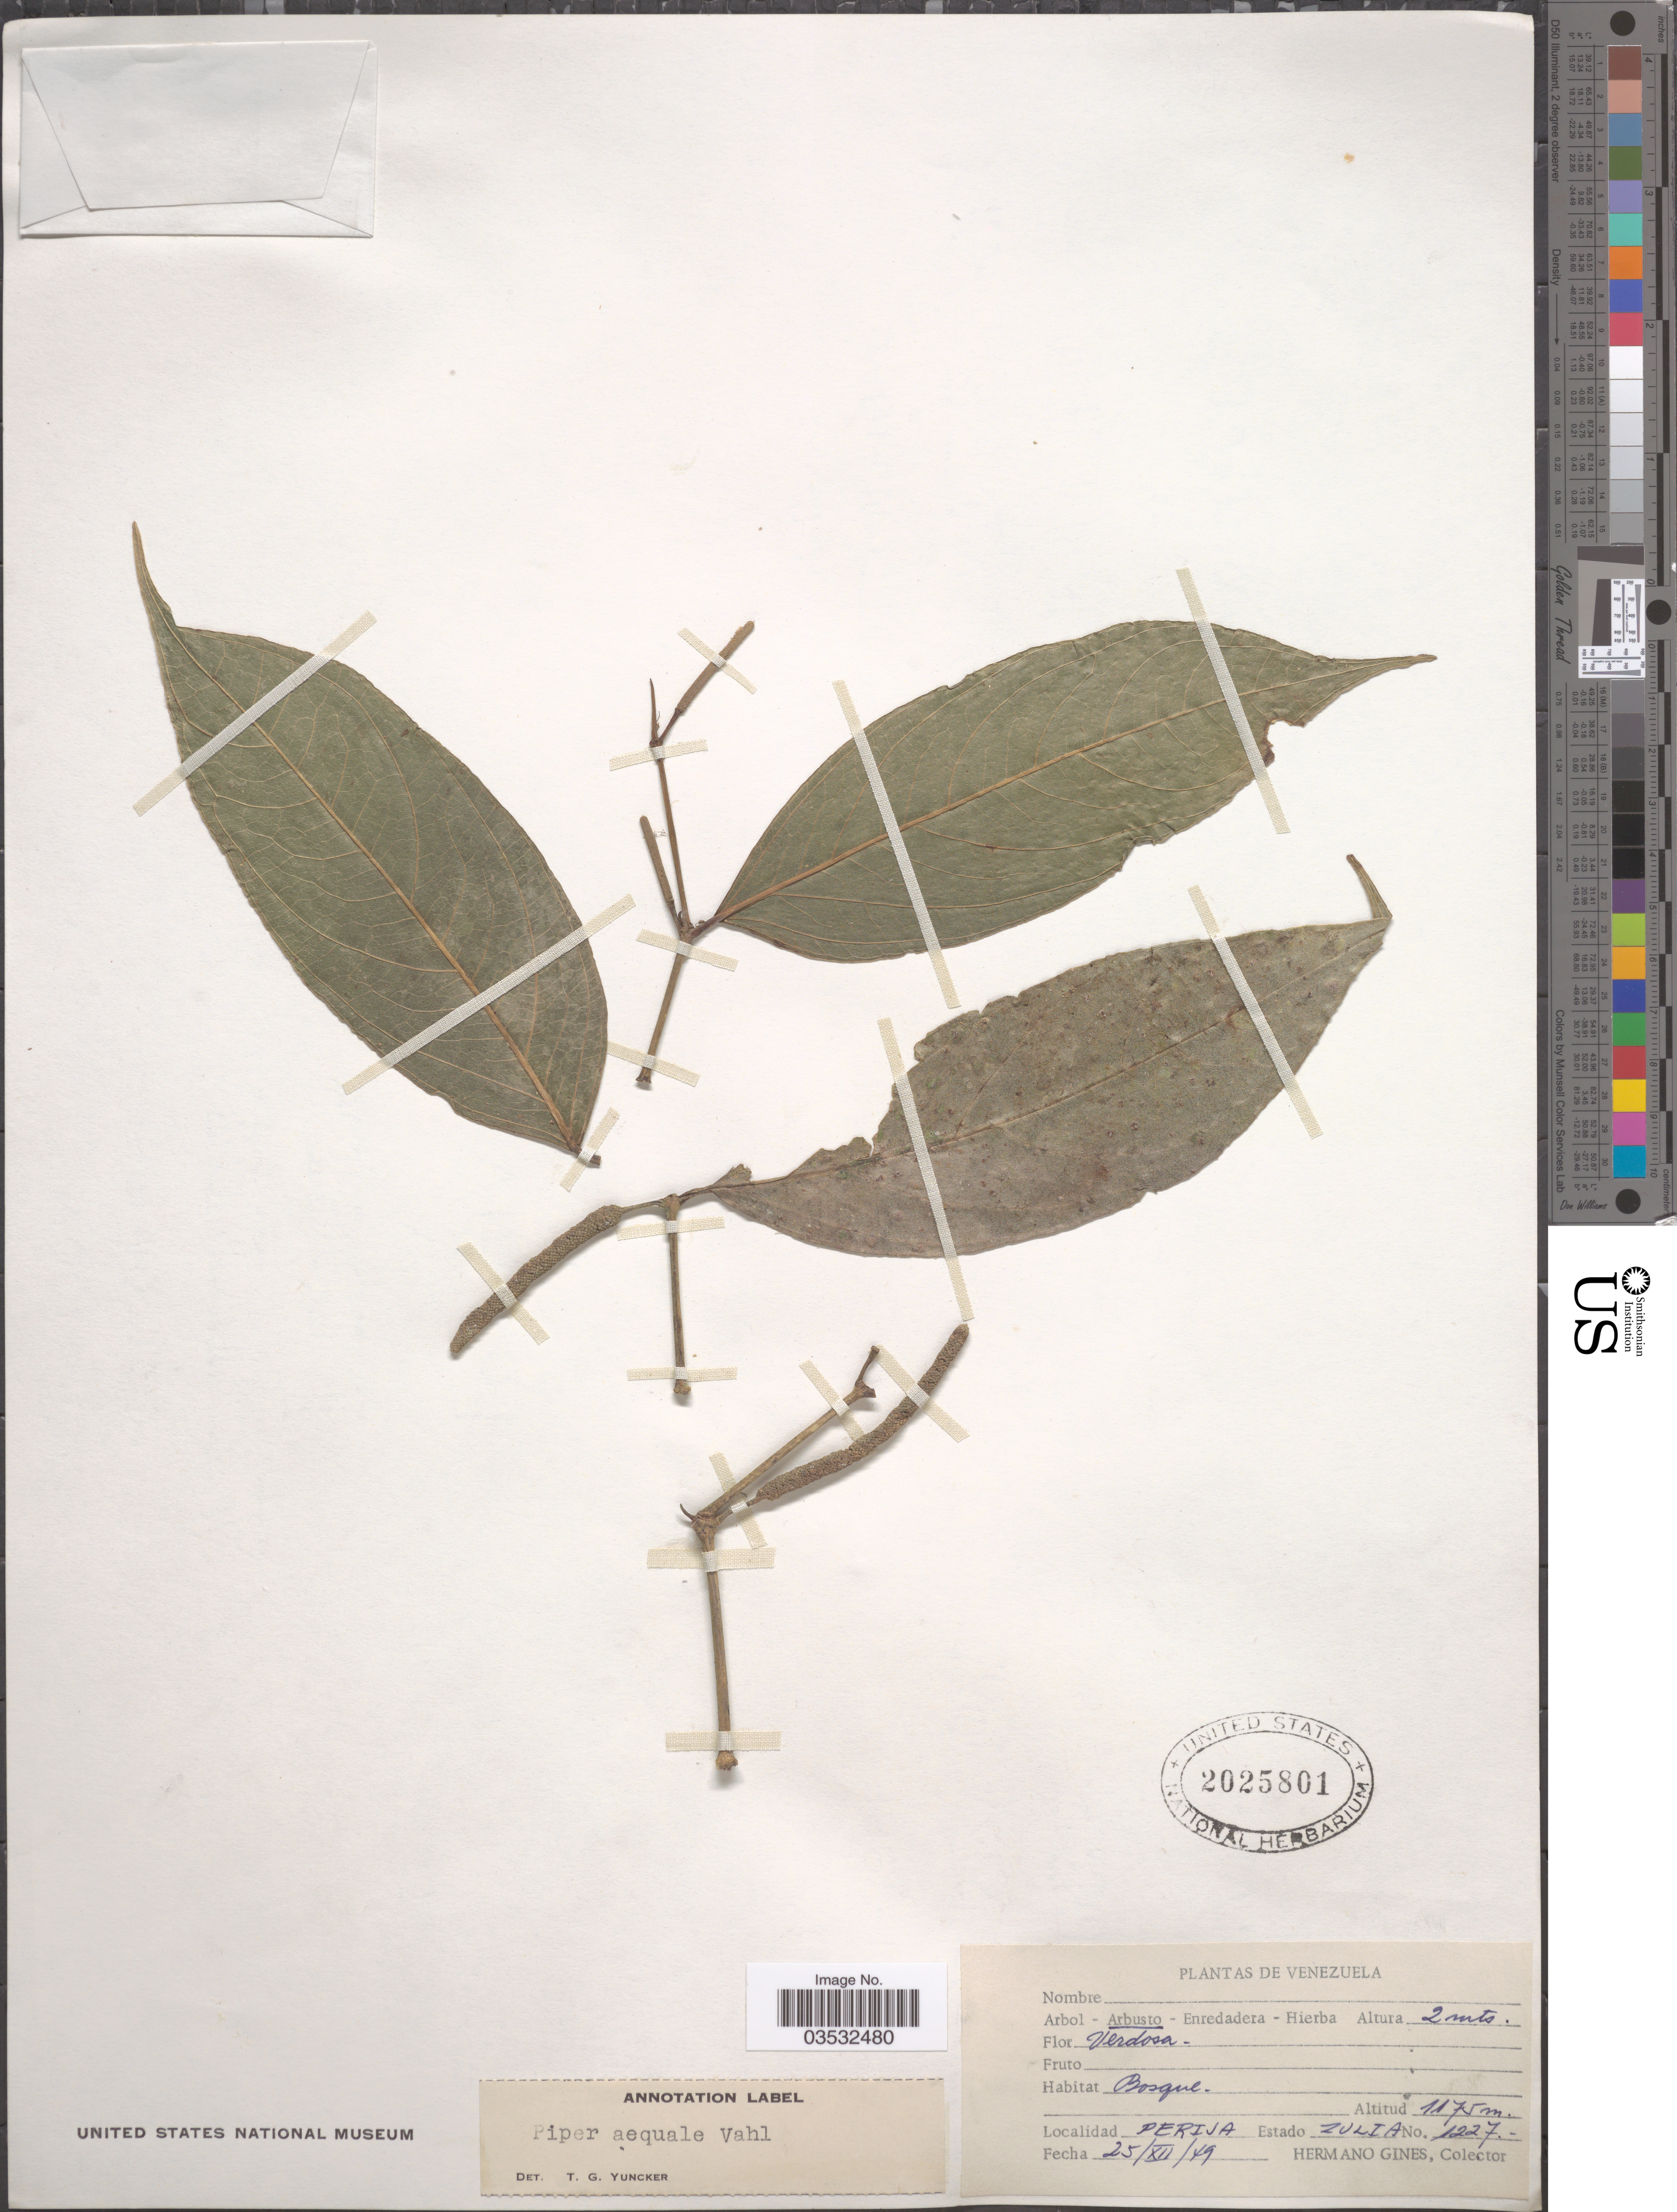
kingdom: Plantae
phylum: Tracheophyta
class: Magnoliopsida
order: Piperales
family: Piperaceae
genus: Piper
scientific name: Piper aequale var. aequale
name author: Vahl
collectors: Bro. Gines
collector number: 1227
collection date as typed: Transcribed d/m/y: 25/12/49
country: Venezuela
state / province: Zulia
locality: Perija.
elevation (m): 1175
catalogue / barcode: US 2025801